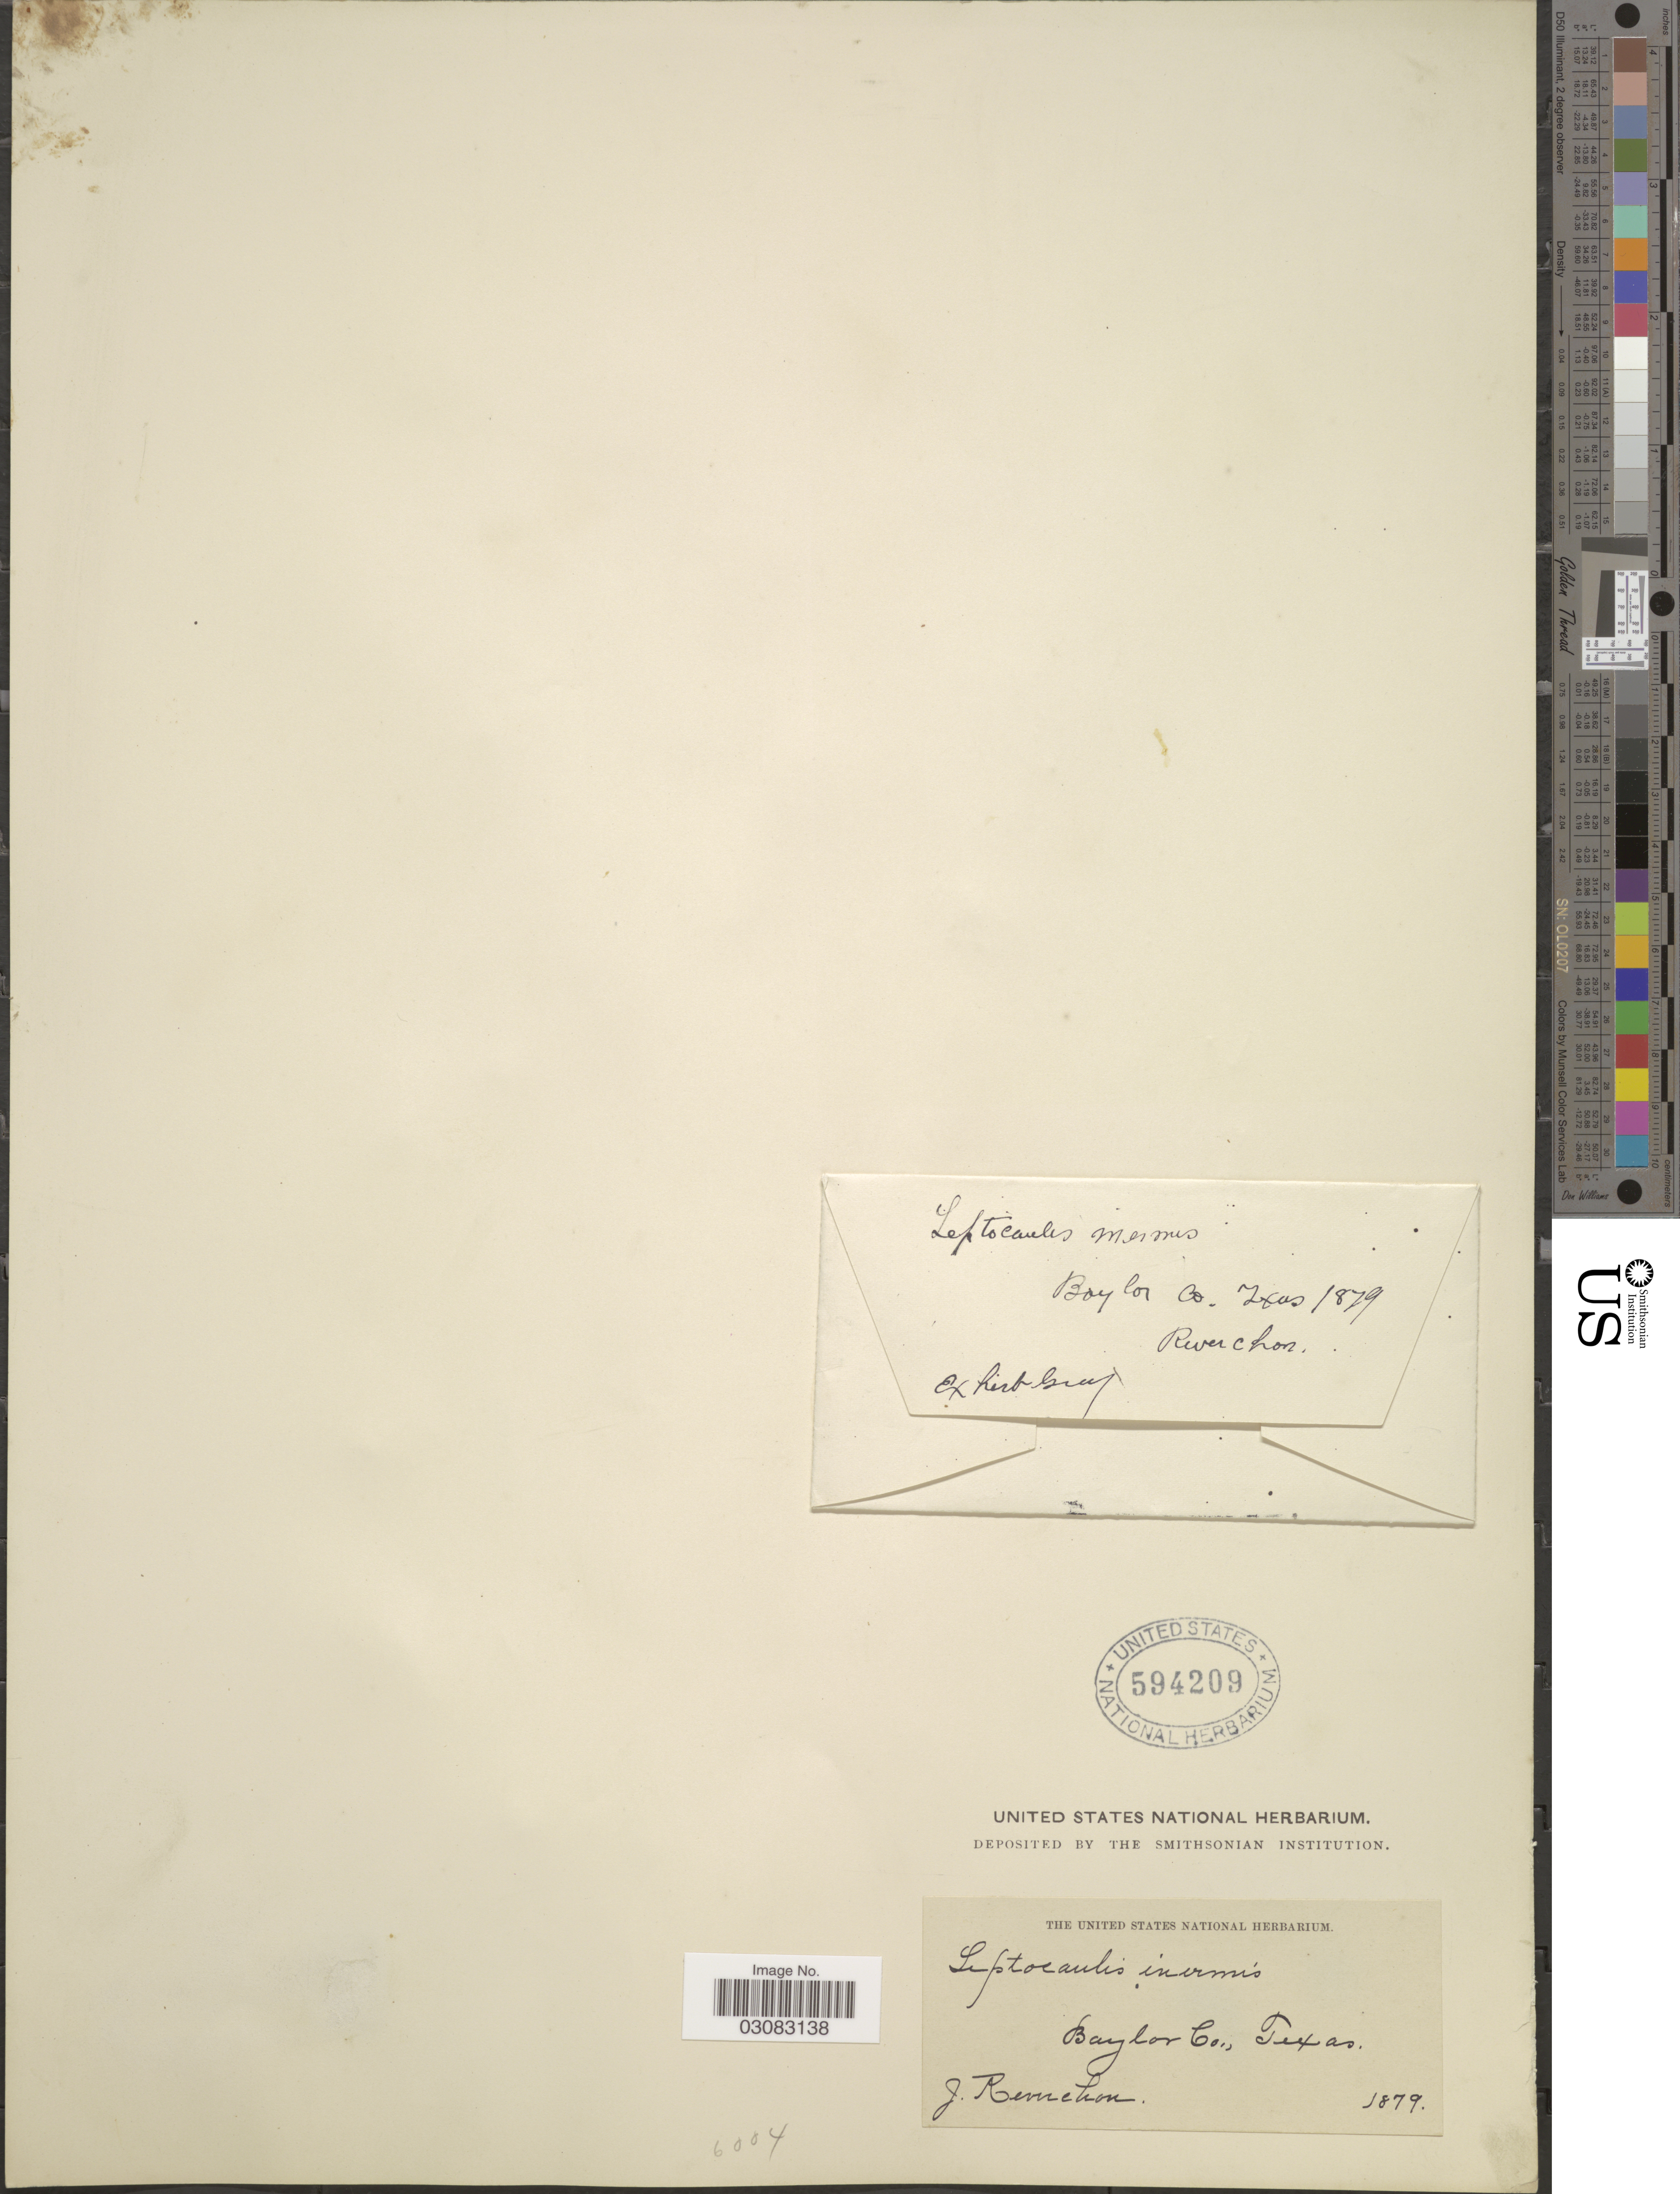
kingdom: Plantae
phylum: Tracheophyta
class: Magnoliopsida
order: Apiales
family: Apiaceae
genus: Spermolepis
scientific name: Spermolepis inermis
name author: (Nutt. ex DC.) Mathias & Constance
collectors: J. Reverchon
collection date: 1879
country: United States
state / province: Texas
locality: Baylor Co.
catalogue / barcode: US 594209